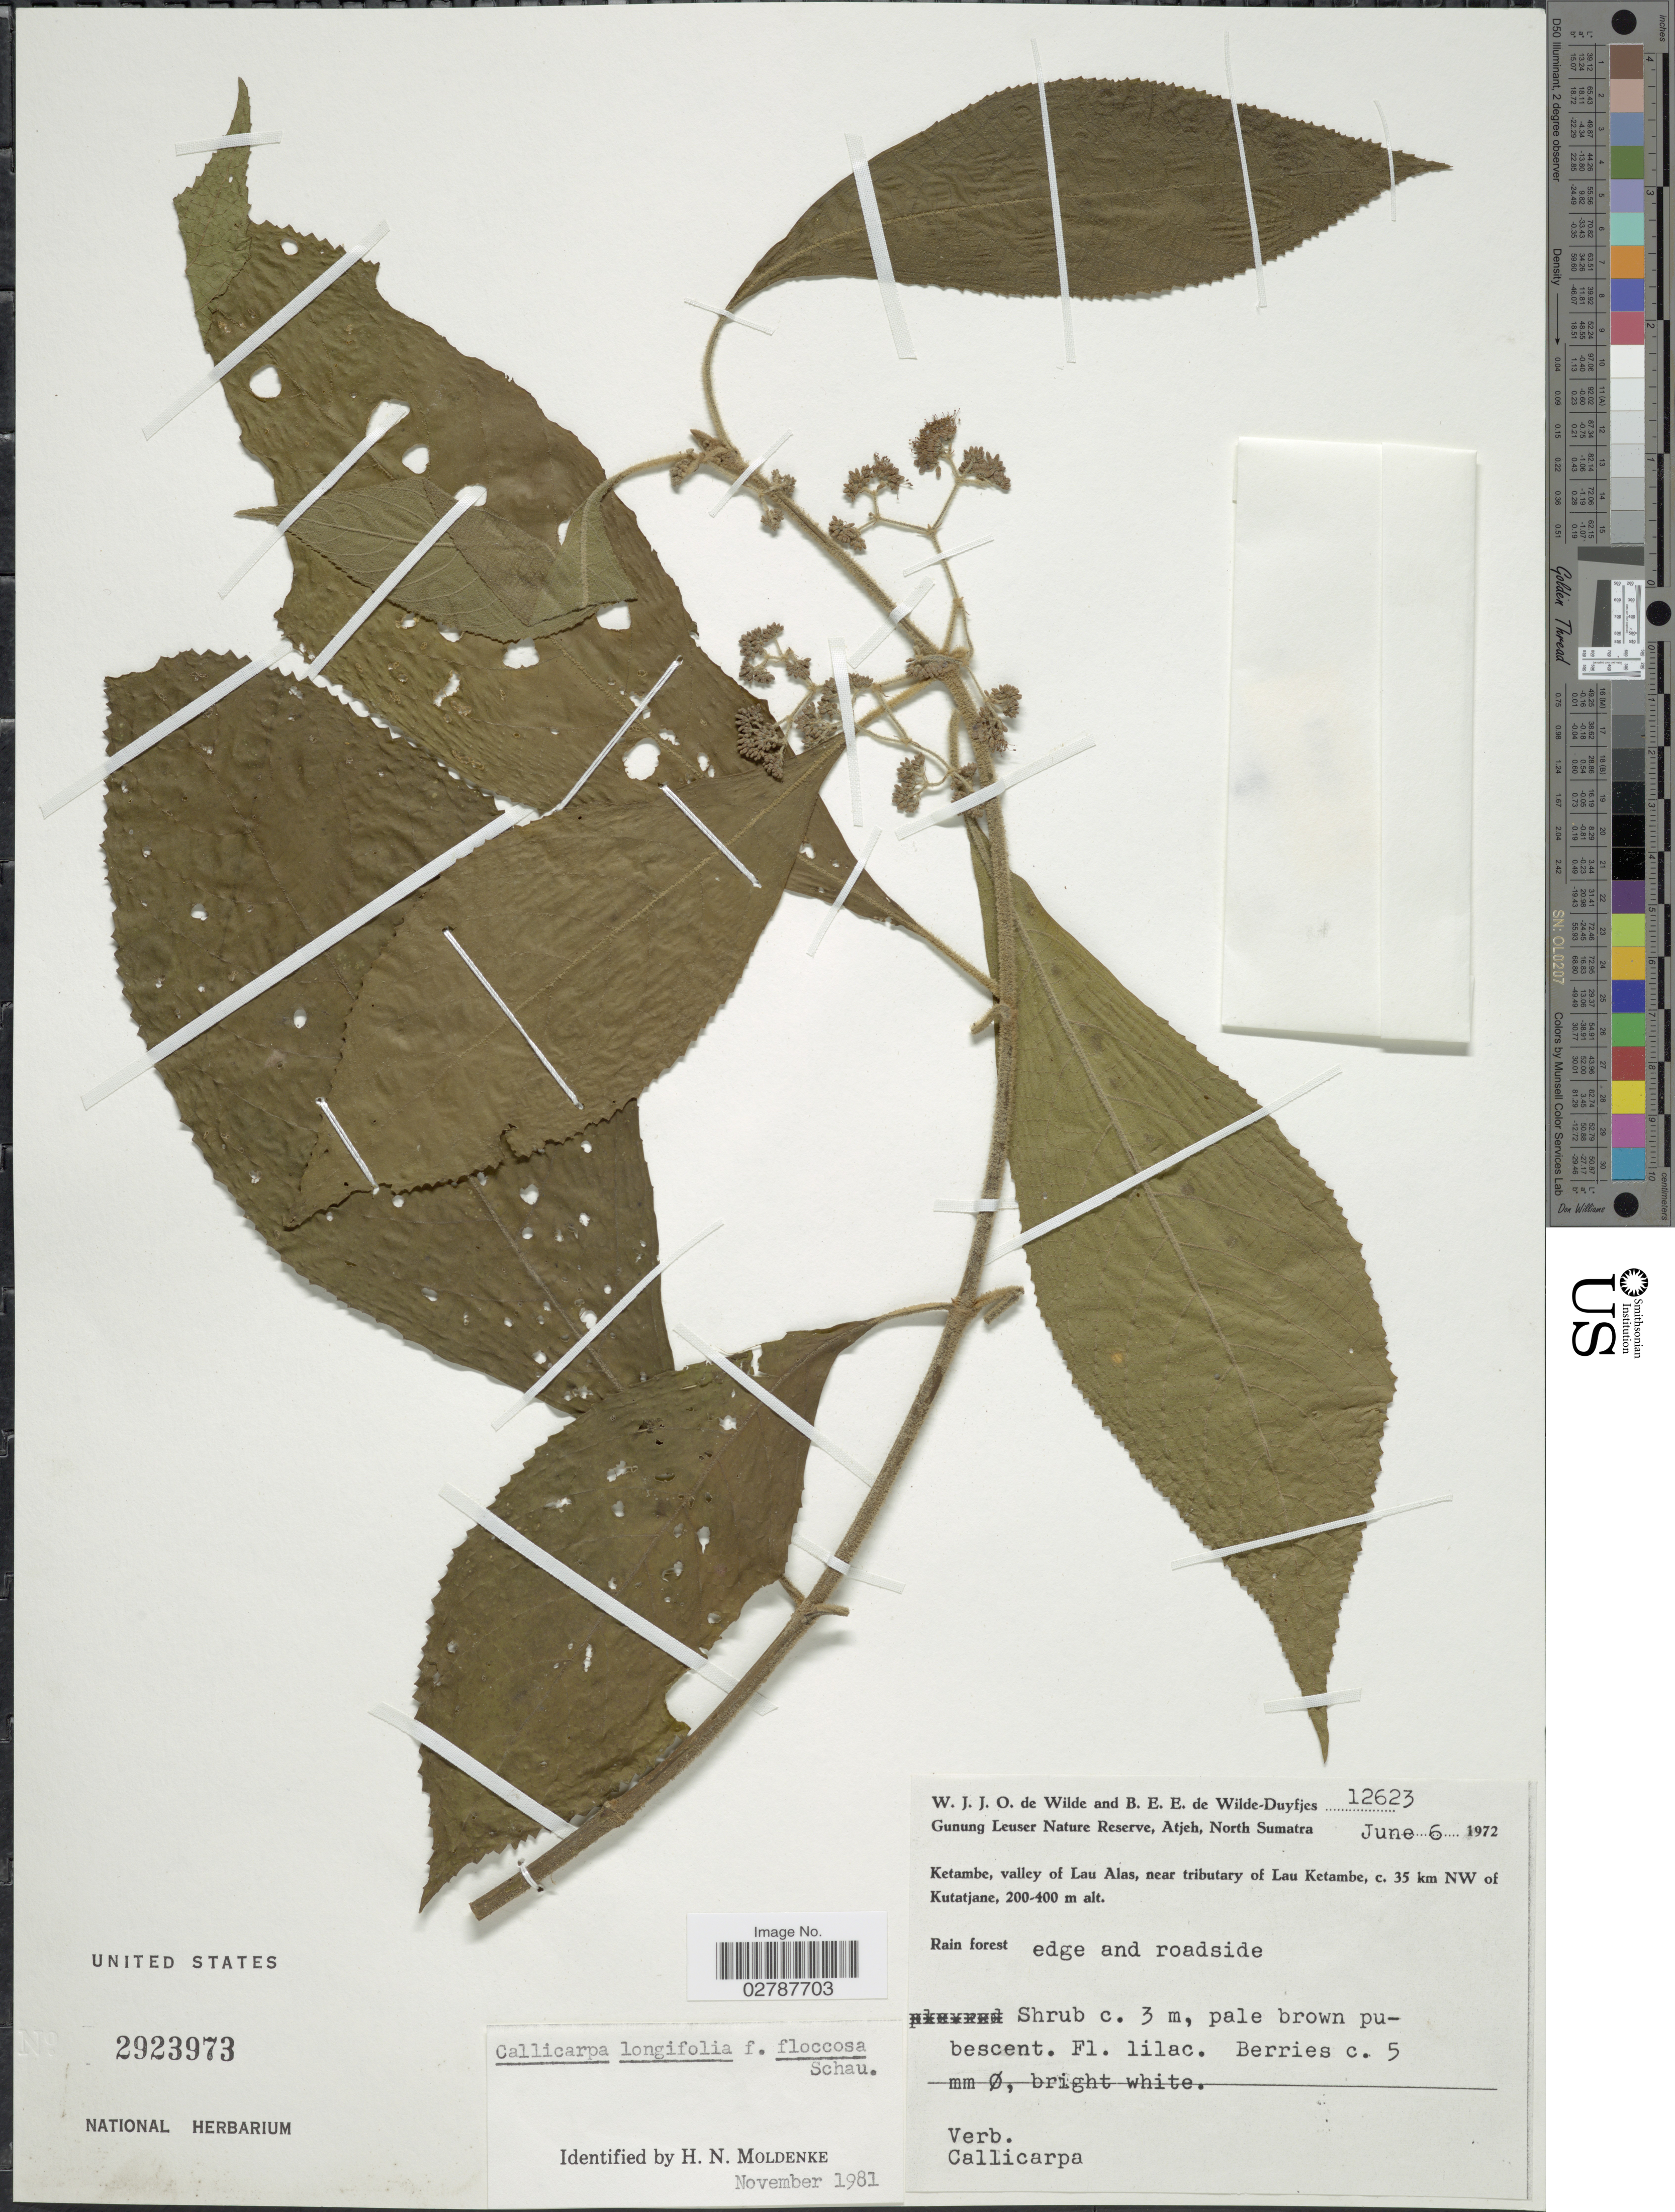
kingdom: Plantae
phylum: Tracheophyta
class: Magnoliopsida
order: Lamiales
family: Lamiaceae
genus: Callicarpa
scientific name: Callicarpa longifolia f. floccosa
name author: Schauer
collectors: W. J. de Wilde & B. E. de Wilde-Duyfjes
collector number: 12623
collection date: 1972-06-06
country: Indonesia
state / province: Sumatra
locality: Gunung Leuser Nature Reserve, Atjeh, North Sumatra. Ketambe, valley of Lau Alas, near tributary of Lau Ketambe, c. 35 km NW of Kutatjane.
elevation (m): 200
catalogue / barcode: US 2923973